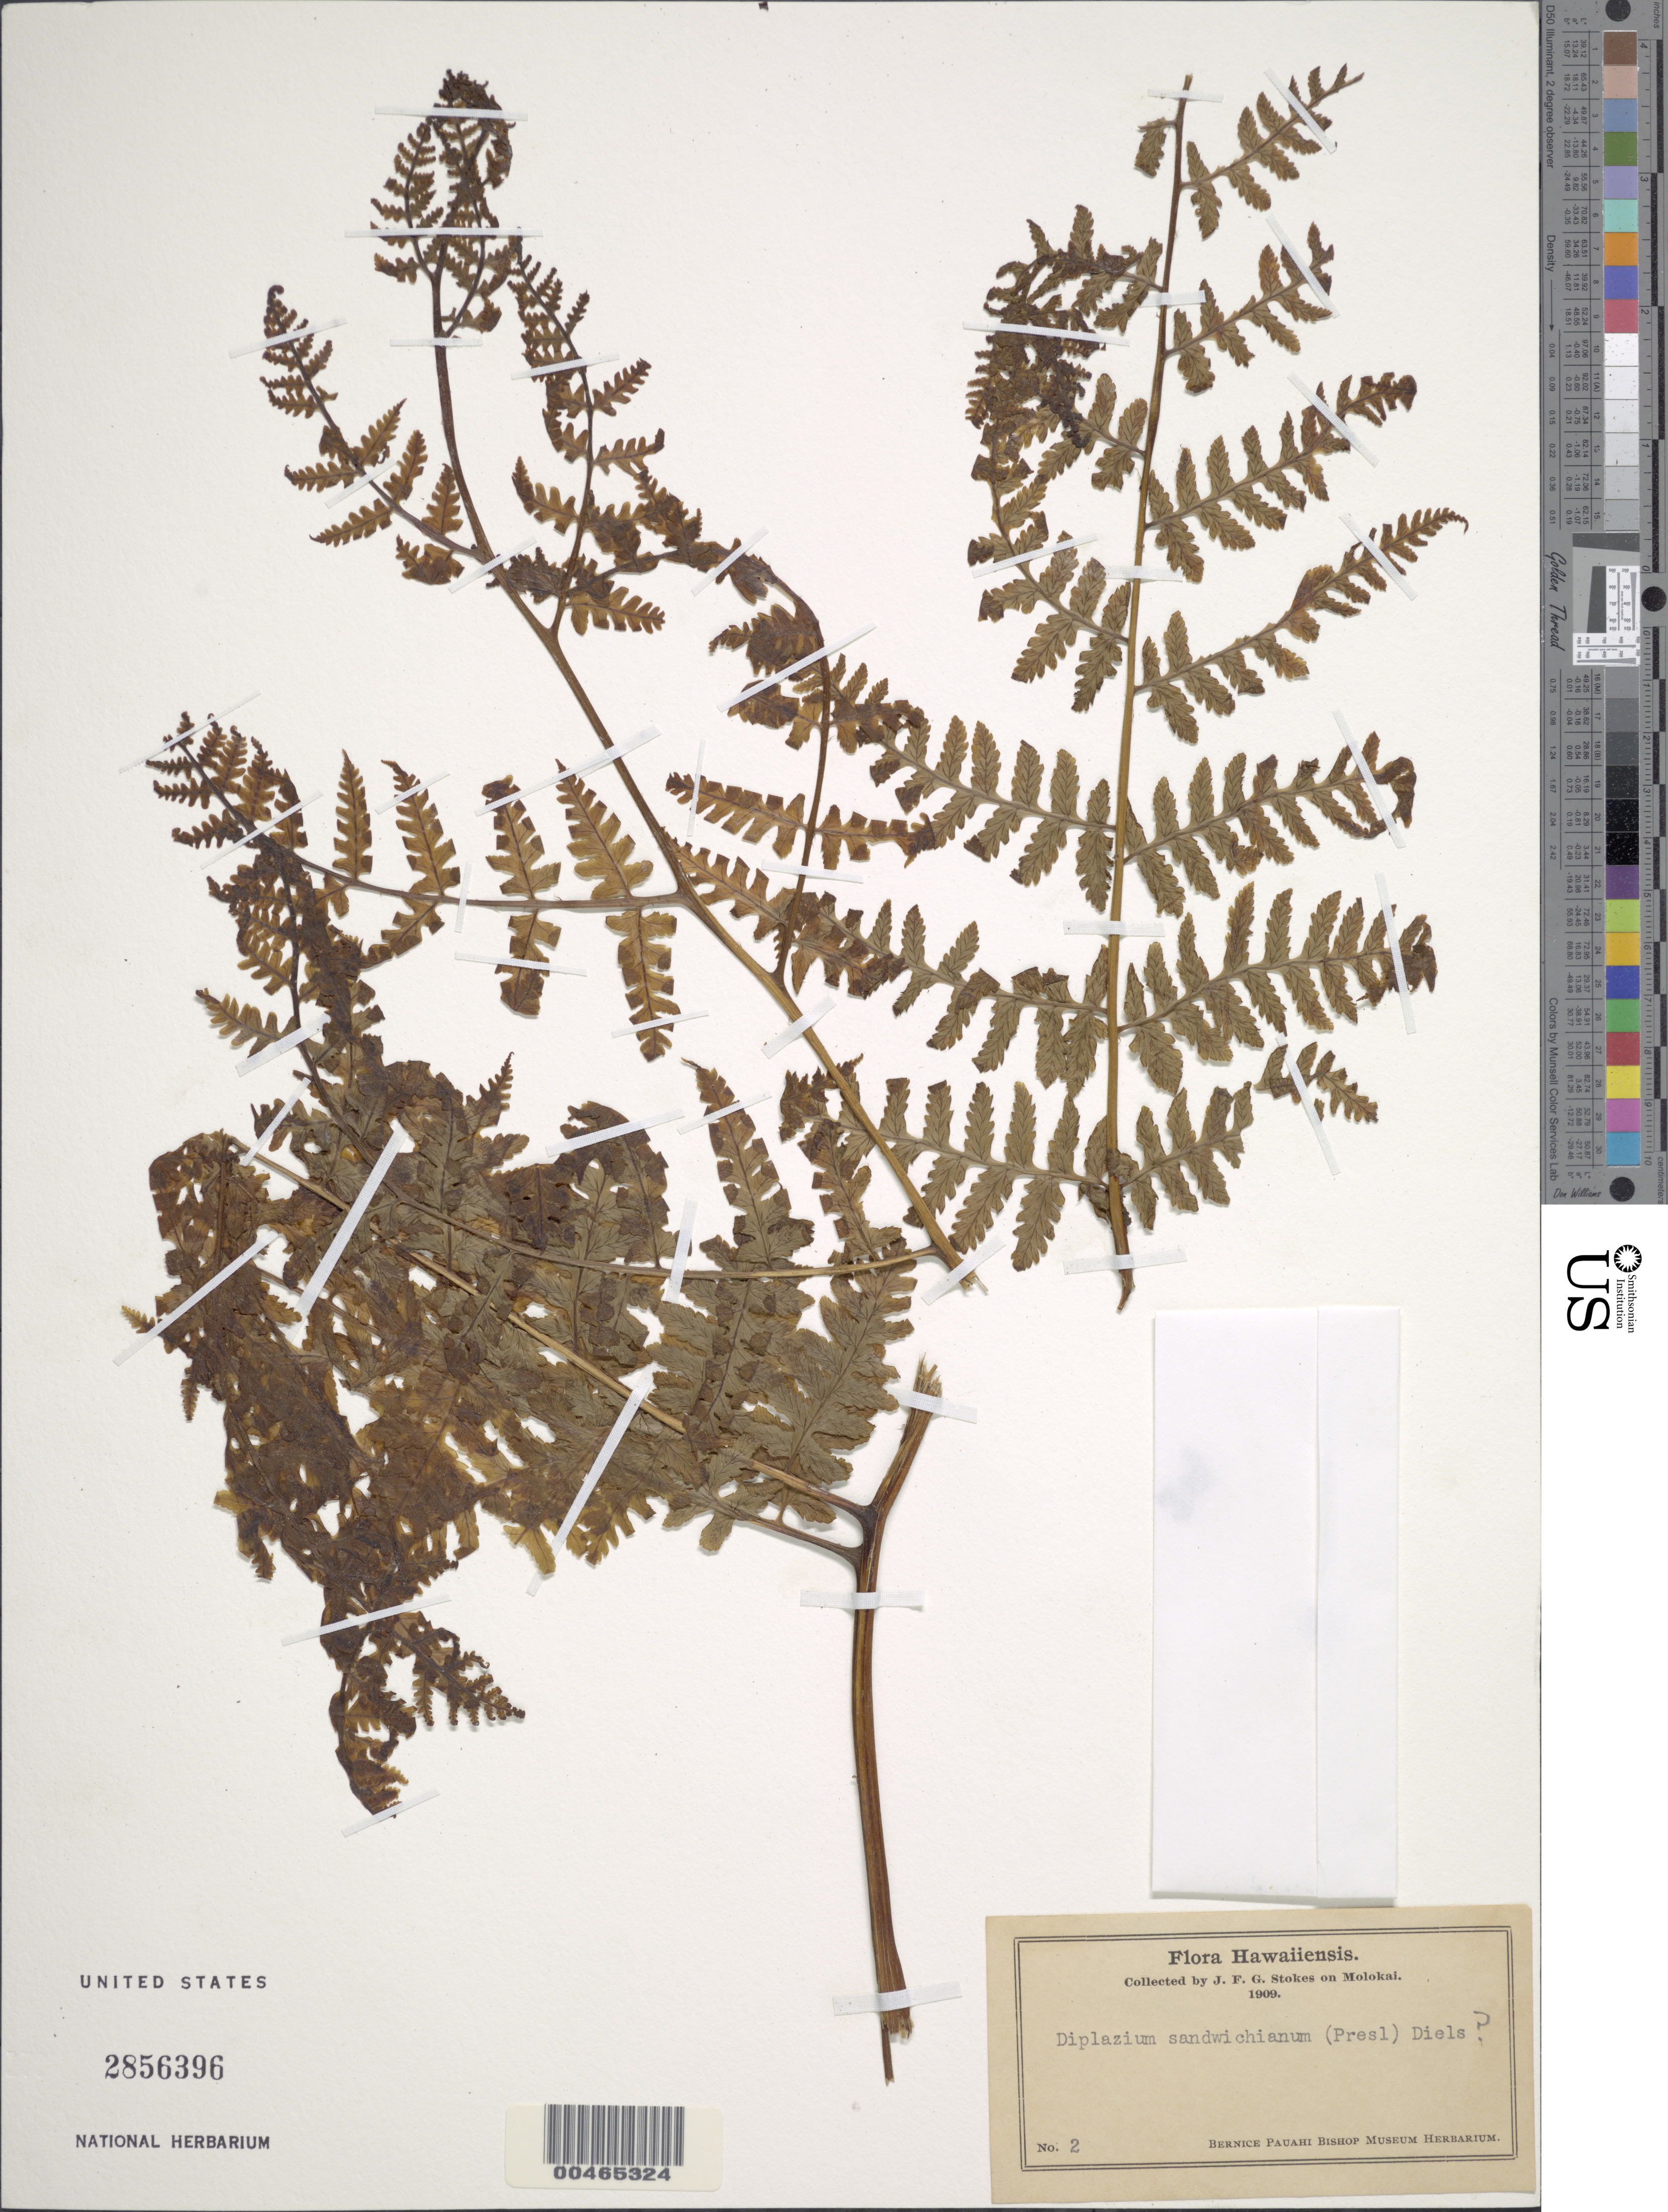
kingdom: Plantae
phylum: Tracheophyta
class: Polypodiopsida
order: Polypodiales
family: Athyriaceae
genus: Diplazium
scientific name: Diplazium sandwichianum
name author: (C. Presl) Diels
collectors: J. F. G. Stokes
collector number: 2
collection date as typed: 1909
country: United States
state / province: Hawaii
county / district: Maui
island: Moloka'i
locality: Molokai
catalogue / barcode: US 2856396